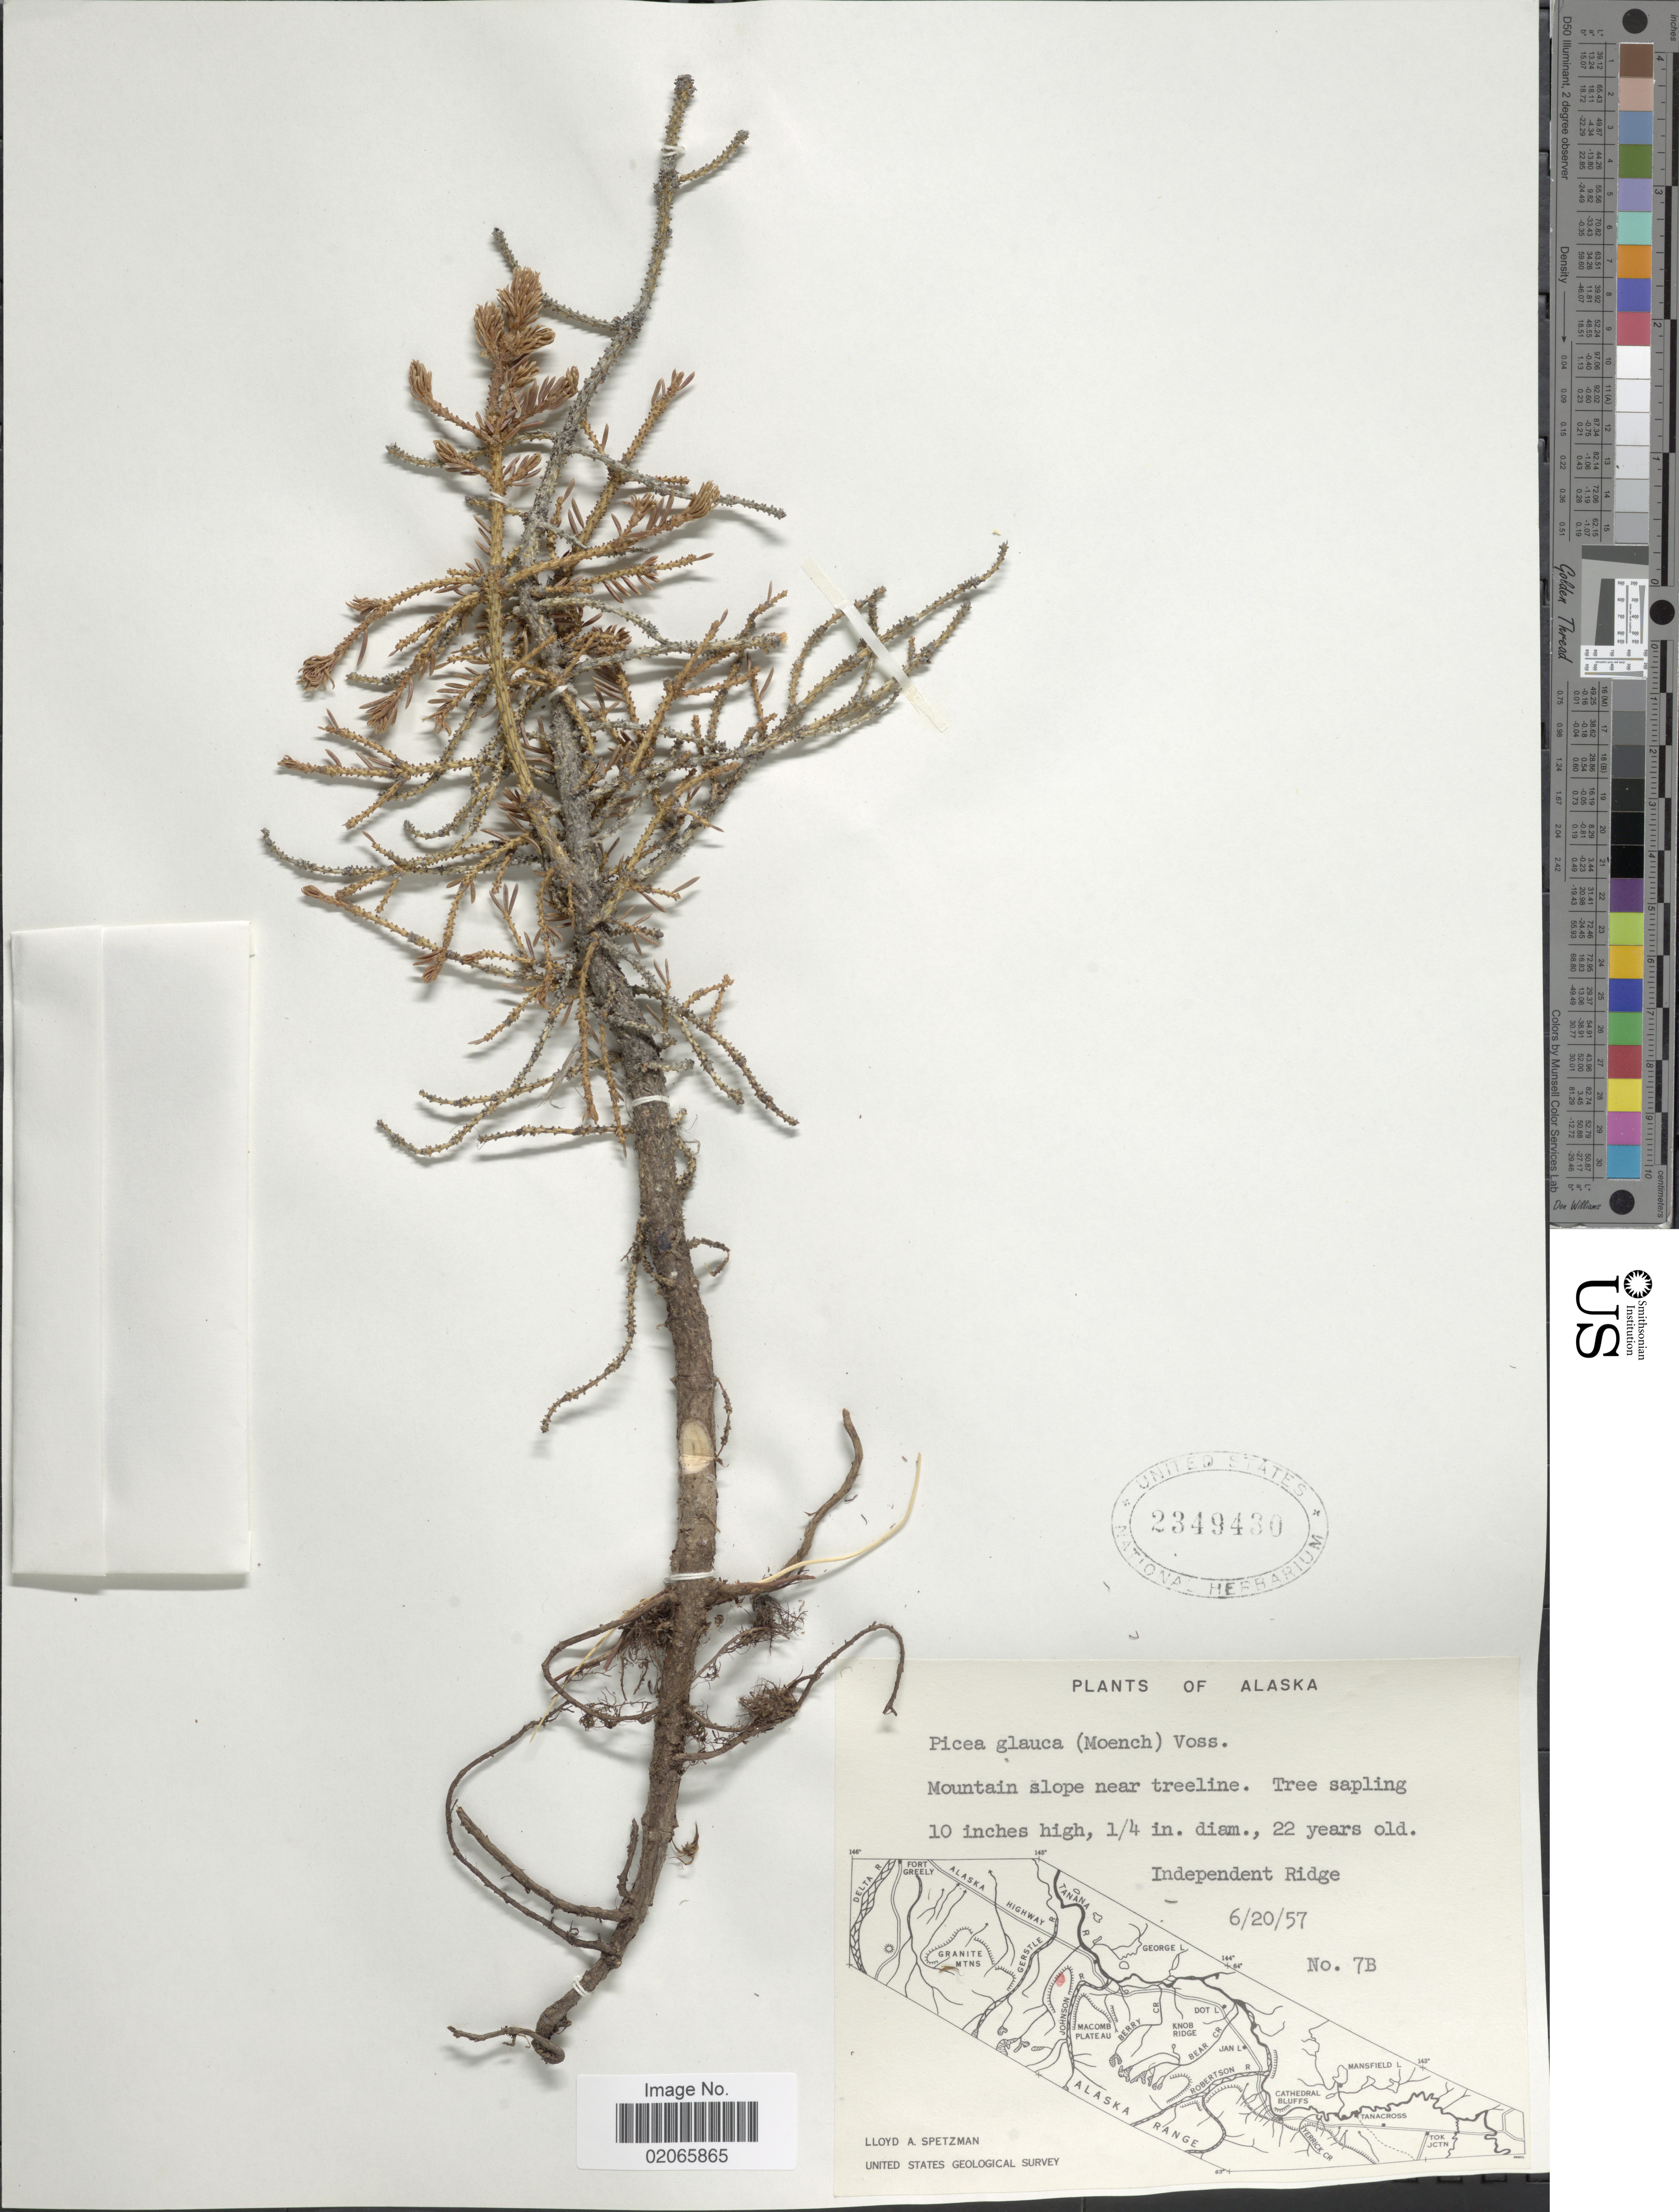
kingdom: Plantae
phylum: Tracheophyta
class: Pinopsida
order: Pinales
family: Pinaceae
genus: Abies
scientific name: Abies procera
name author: Rehder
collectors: L. Spetzman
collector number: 7B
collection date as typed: Transcribed d/m/y: 20/6/57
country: United States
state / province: Alaska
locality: Mountain slope near treeline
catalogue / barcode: US 2349430